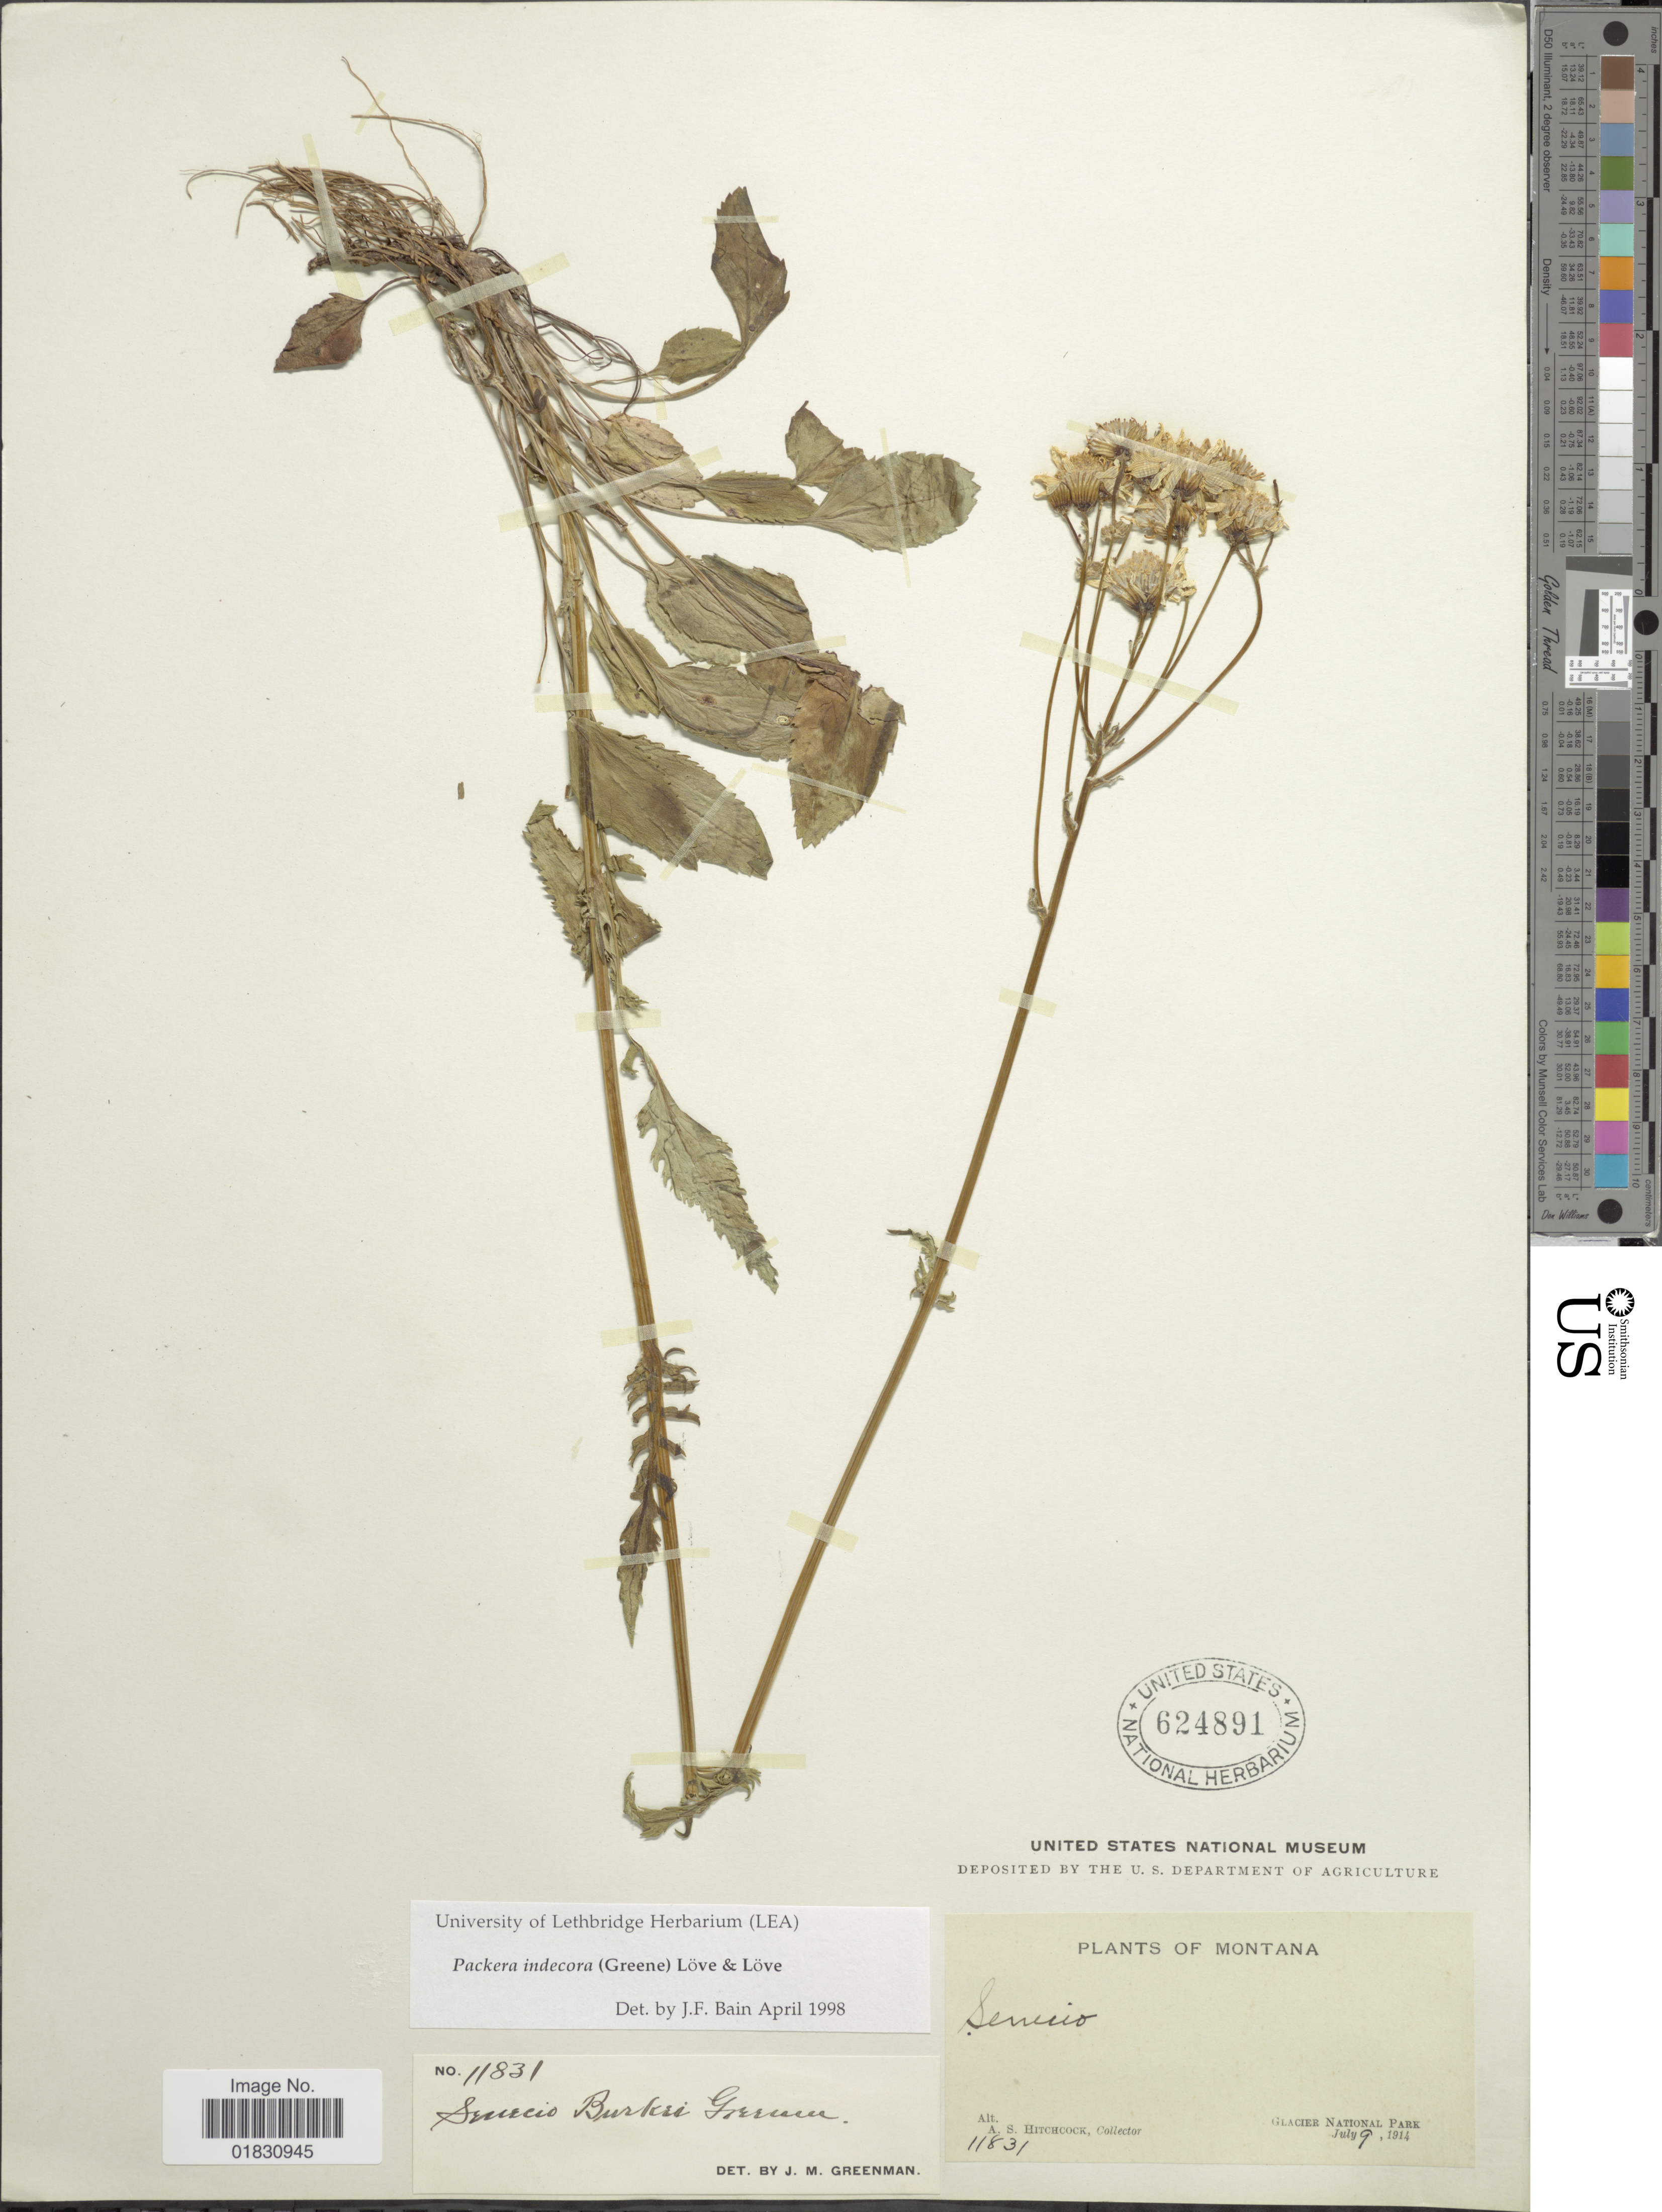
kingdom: Plantae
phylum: Tracheophyta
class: Magnoliopsida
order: Asterales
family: Asteraceae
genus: Packera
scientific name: Packera indecora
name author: (Greene) Á. Löve & D. Löve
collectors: A. S. Hitchcock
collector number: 11831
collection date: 1914-07-09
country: United States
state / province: Montana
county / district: Flathead / Glacier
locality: Glacier National Park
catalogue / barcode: US 624891